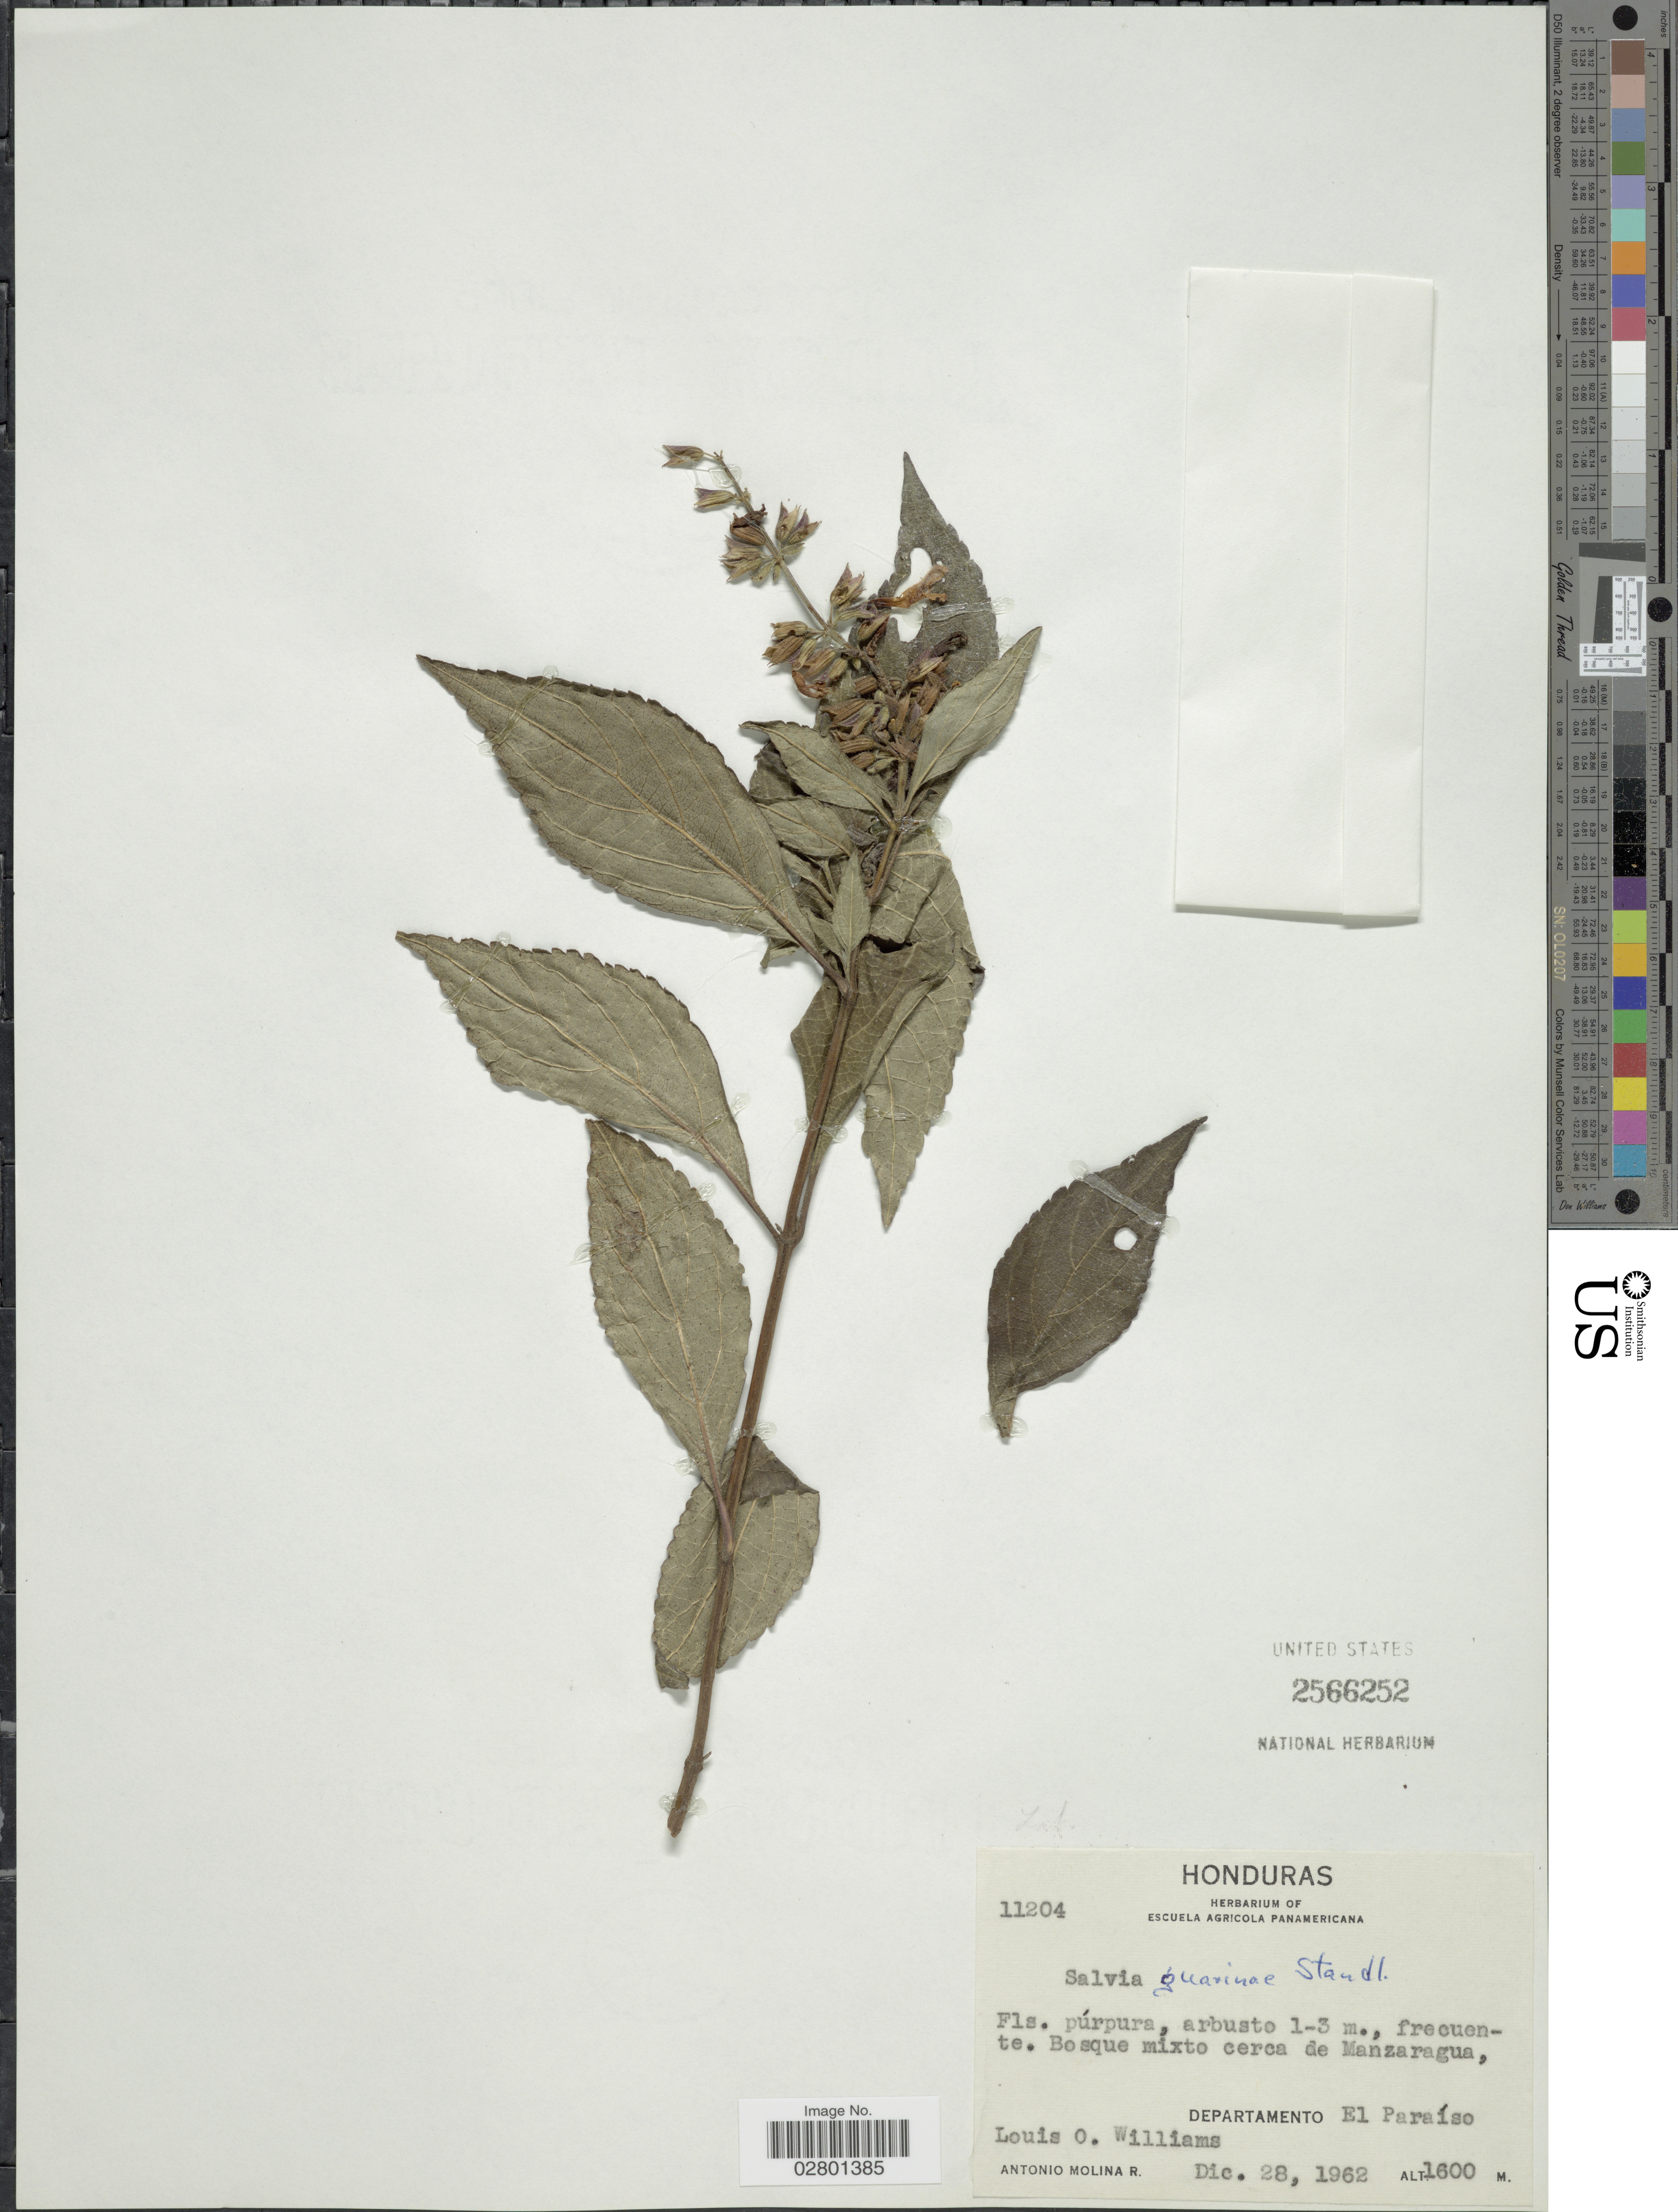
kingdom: Plantae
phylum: Tracheophyta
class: Magnoliopsida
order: Lamiales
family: Lamiaceae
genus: Salvia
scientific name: Salvia guarinae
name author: Standl.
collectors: L. O. Williams & A. Molina R.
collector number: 11204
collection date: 1962-12-28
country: Honduras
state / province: El Paraíso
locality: Bosque mixto cerca de Manzaragua, Departamento El Paraíso.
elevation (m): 1600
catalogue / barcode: US 2566252